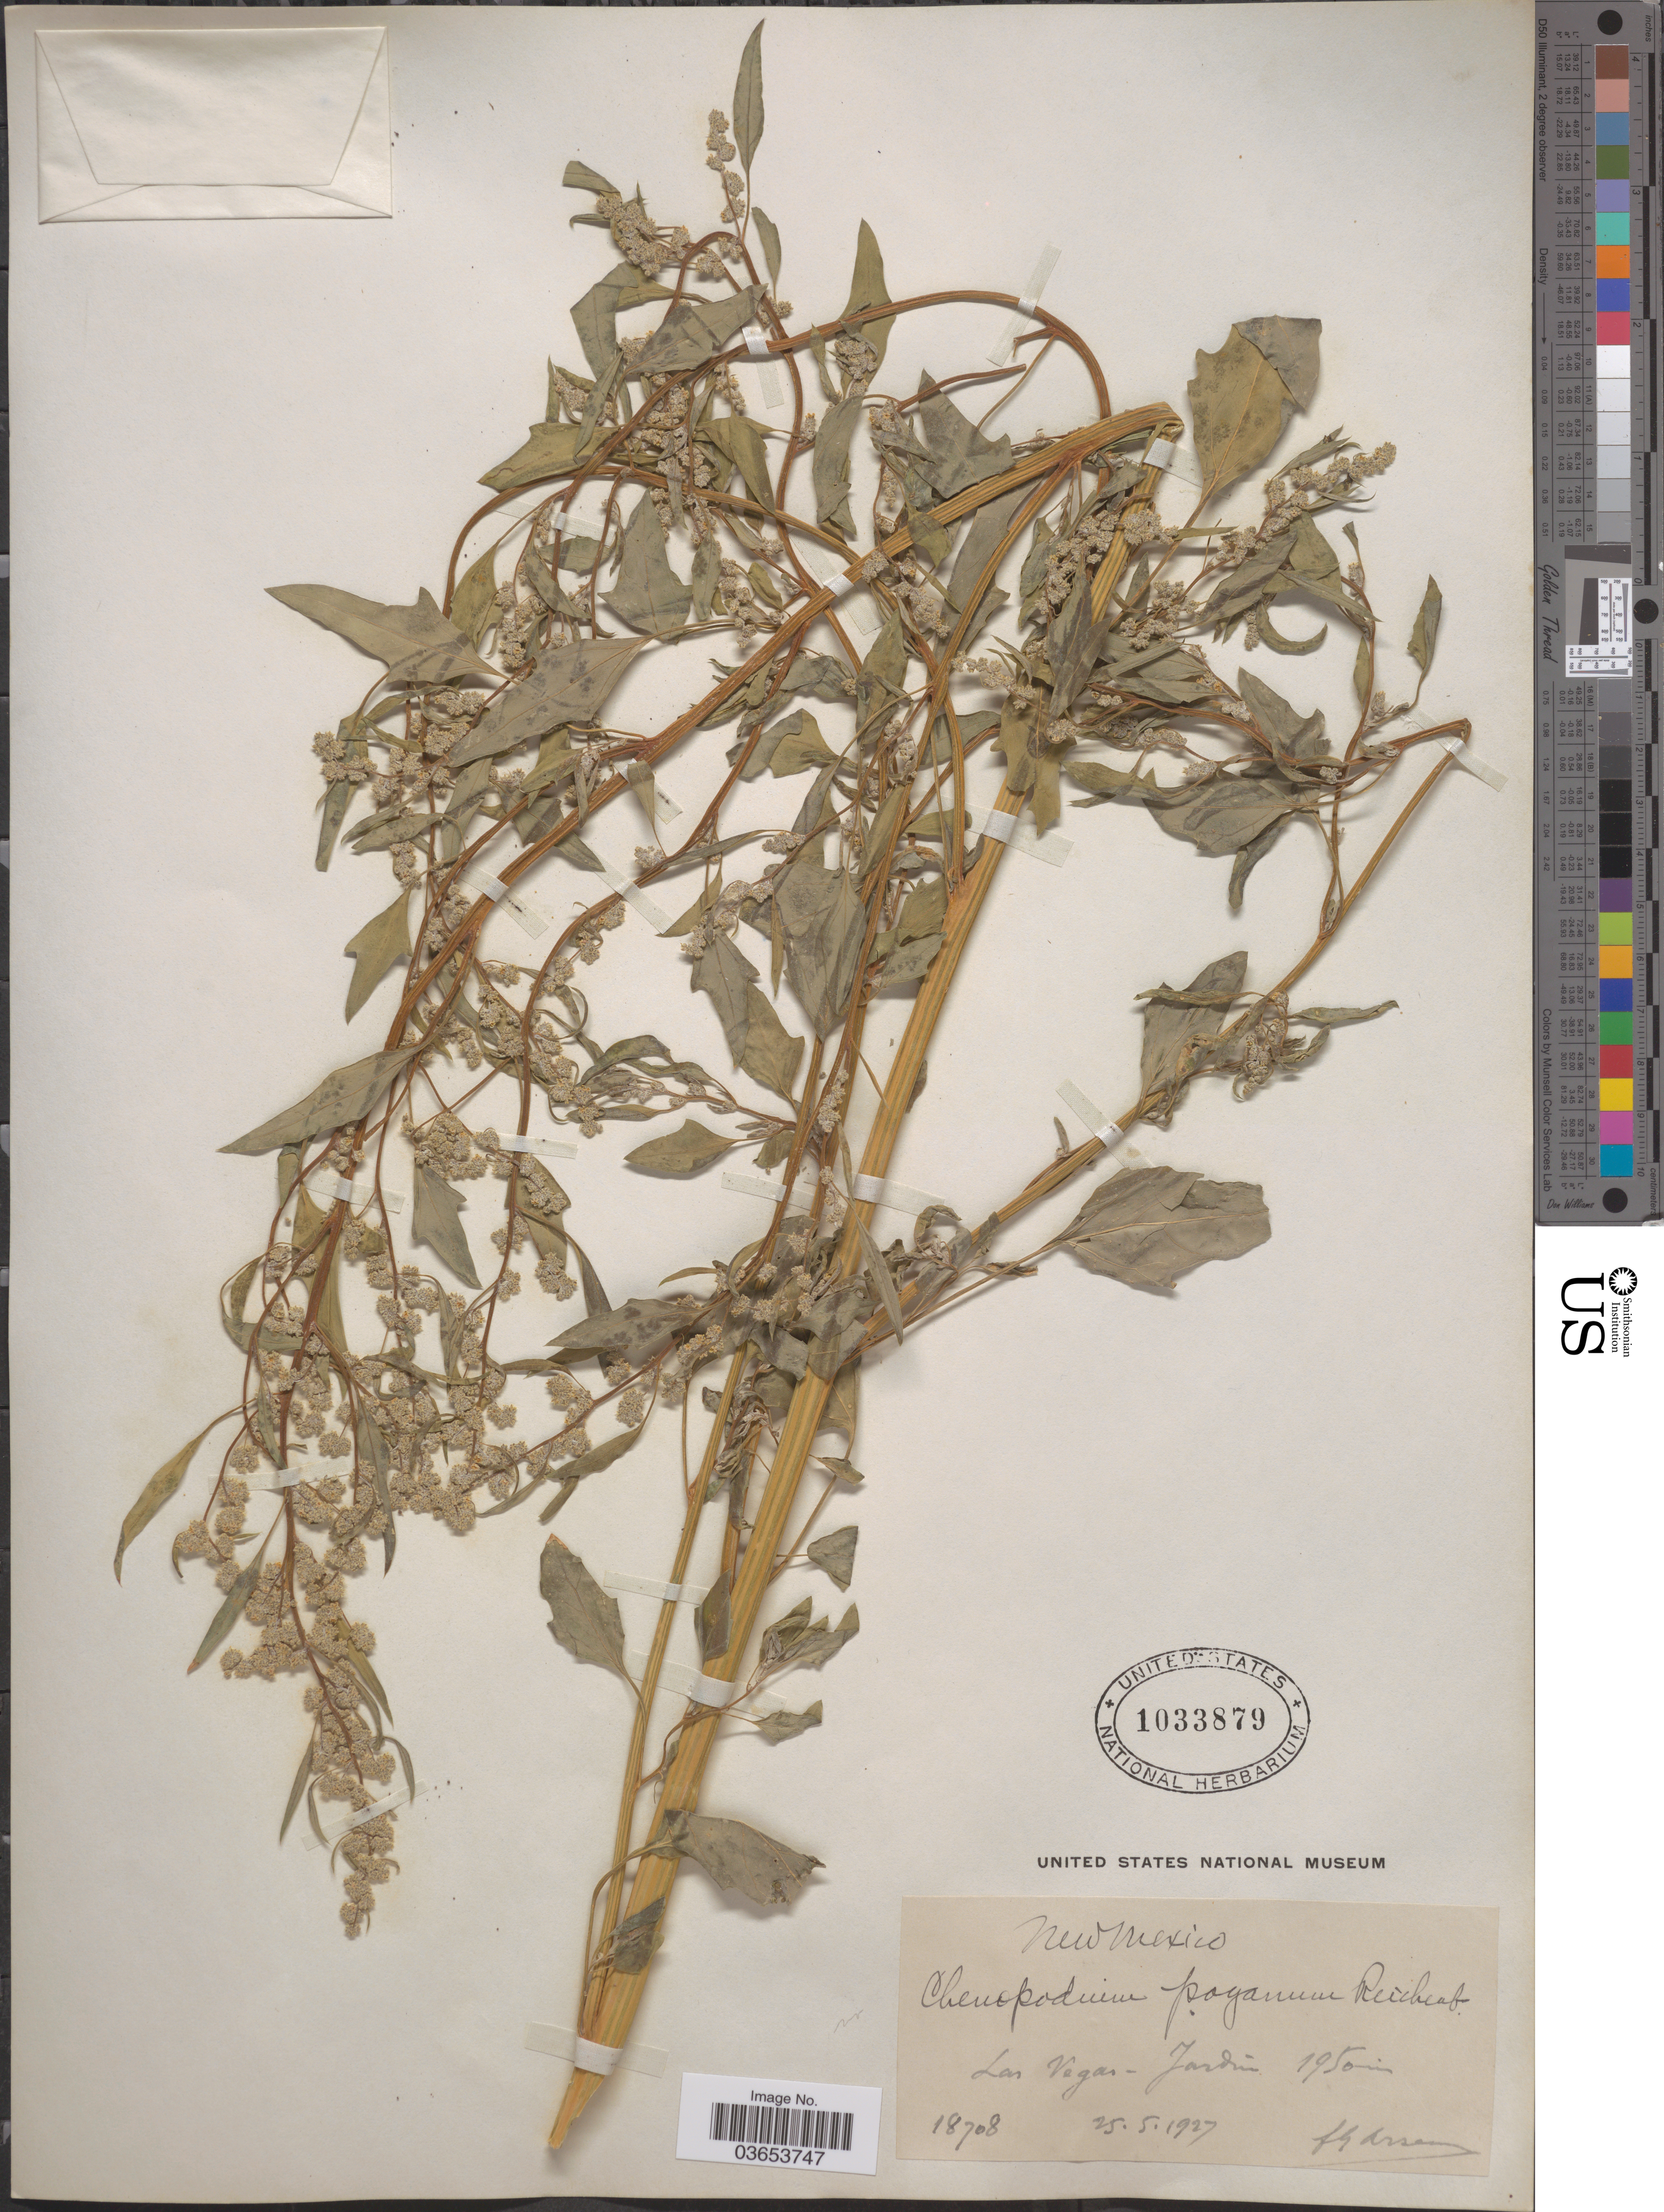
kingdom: Plantae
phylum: Tracheophyta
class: Magnoliopsida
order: Caryophyllales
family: Amaranthaceae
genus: Chenopodium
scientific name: Chenopodium paganum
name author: Rchb.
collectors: F. Arsène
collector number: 18708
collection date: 1927-05-25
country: United States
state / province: New Mexico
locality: Las Vegas. Jardin.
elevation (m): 1950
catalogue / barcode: US 1033879